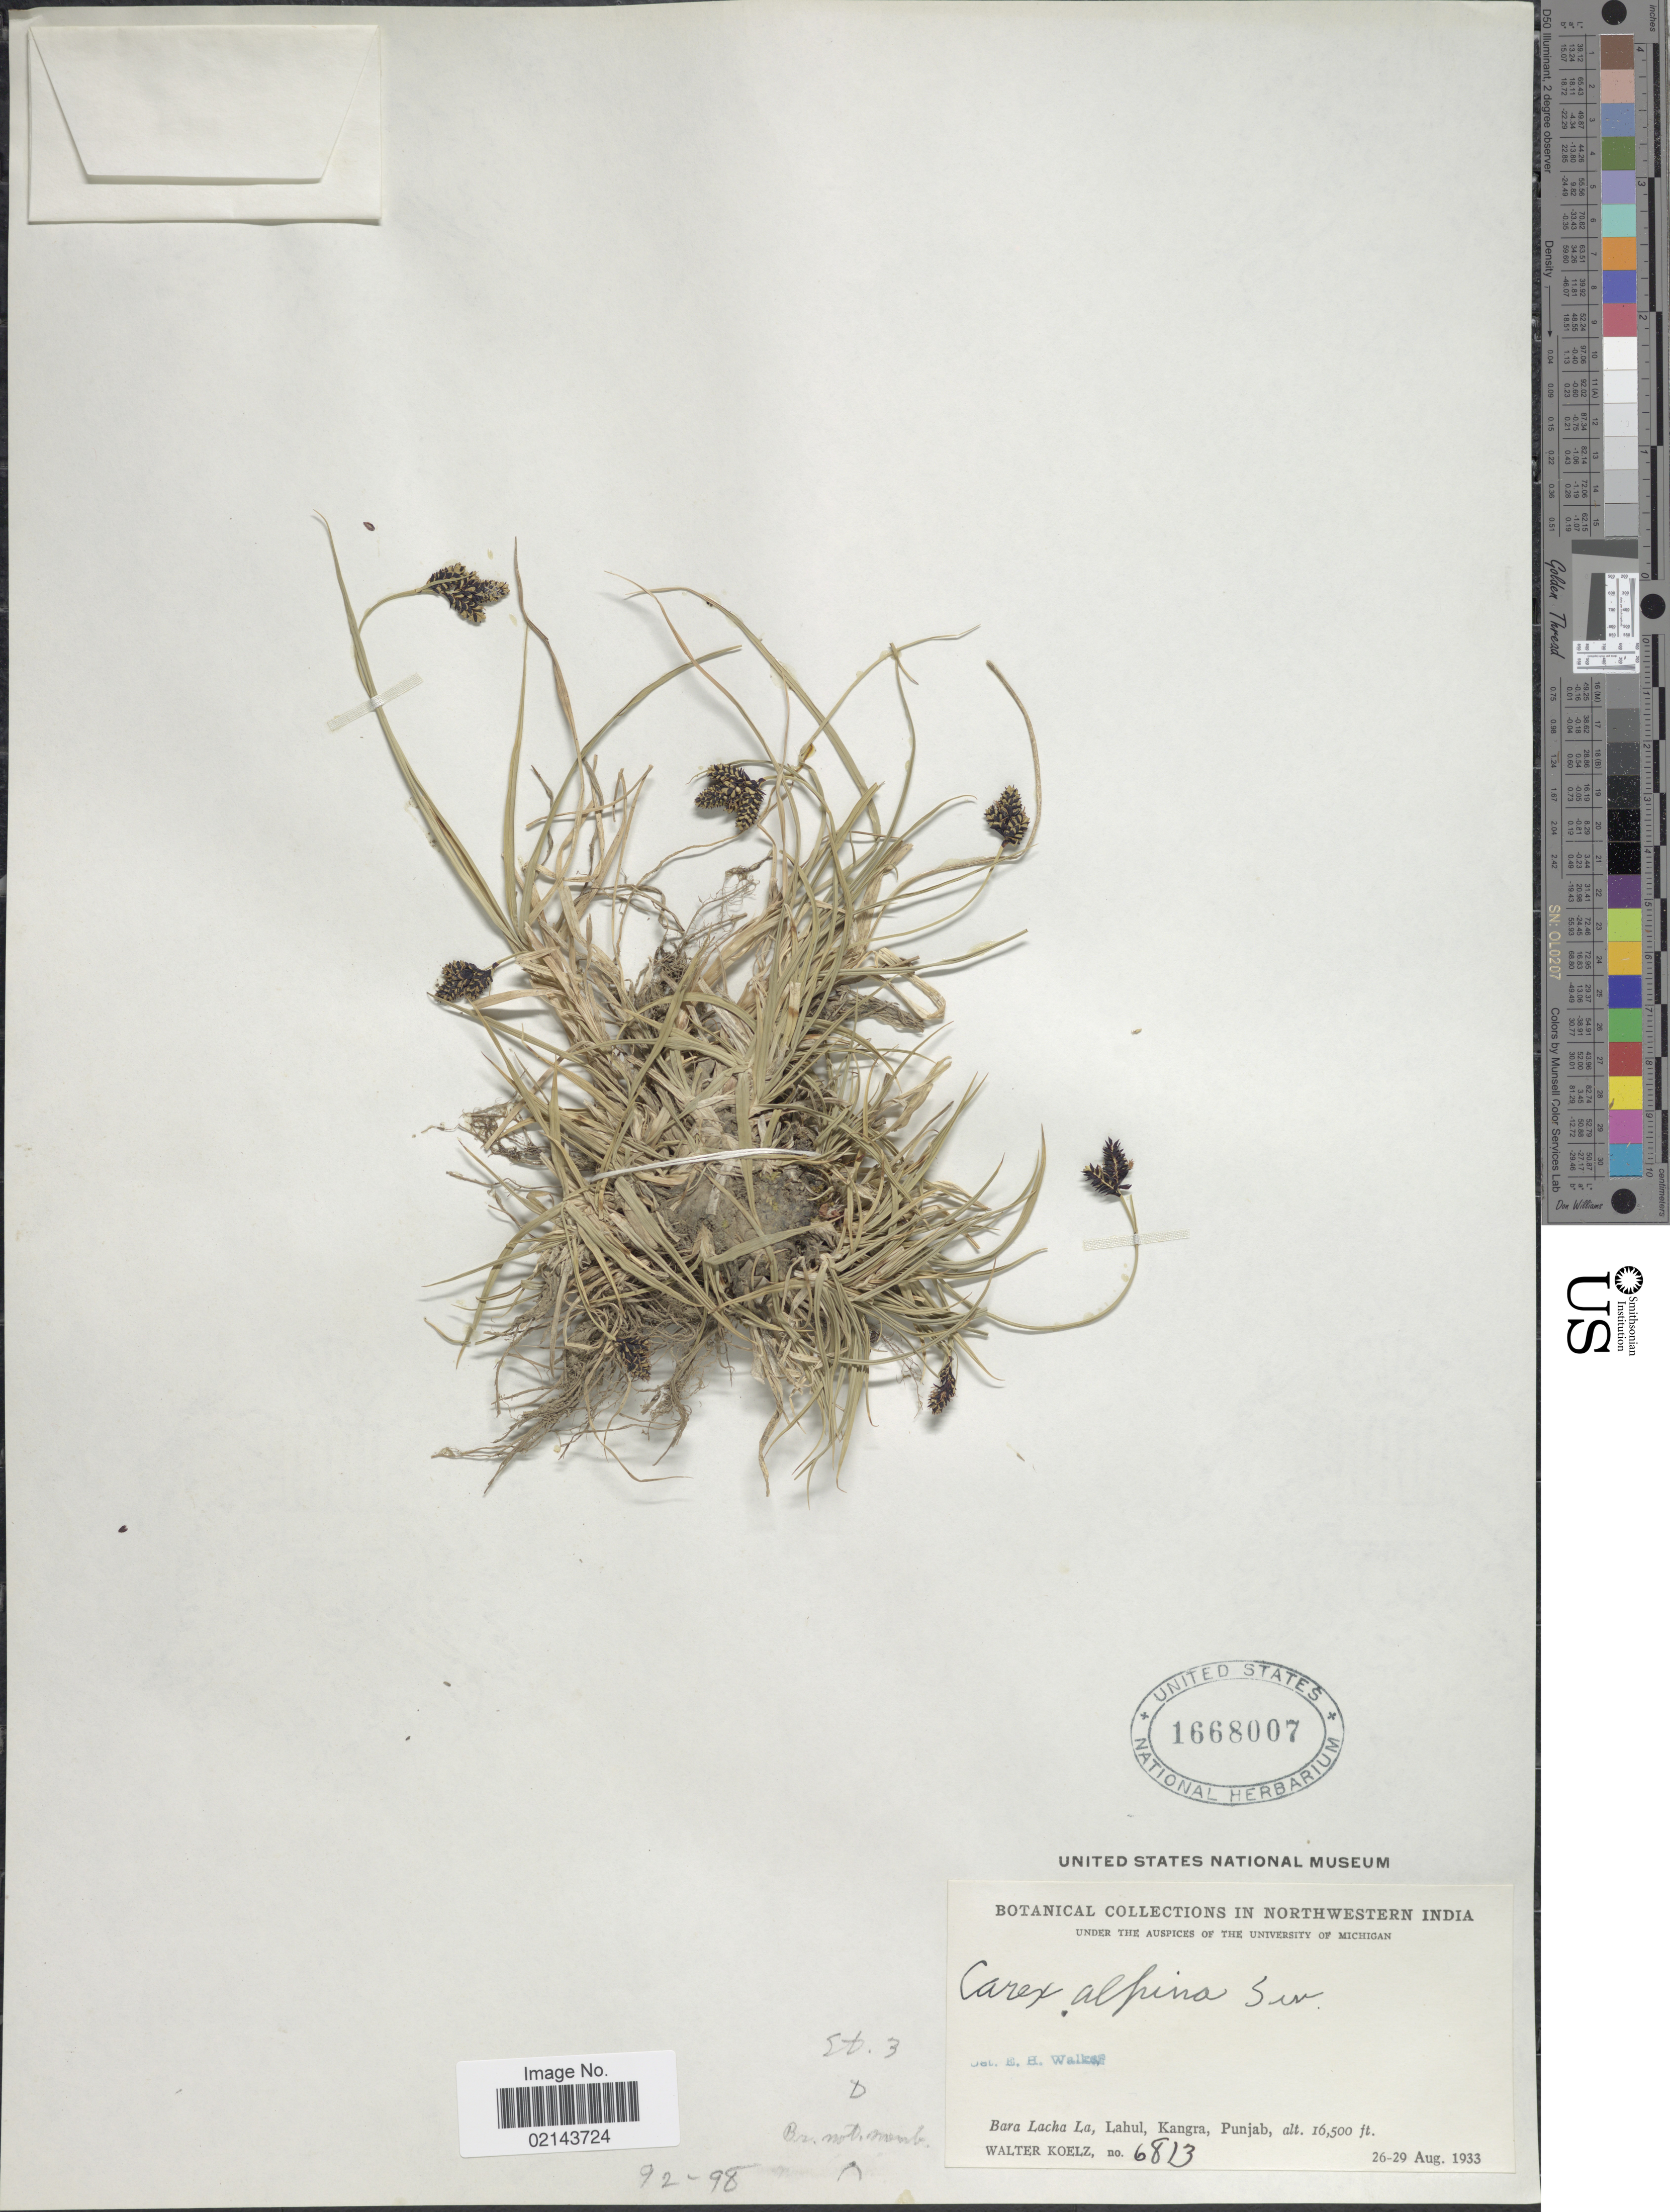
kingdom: Plantae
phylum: Tracheophyta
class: Liliopsida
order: Poales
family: Cyperaceae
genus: Carex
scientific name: Carex norvegica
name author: Retz.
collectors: W. N. Koelz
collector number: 6813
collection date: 1933-08-26/1933-08-29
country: India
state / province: Punjab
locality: In Northwestern India, Bara Lacha La, Lahul, Kangra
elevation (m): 5029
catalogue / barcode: US 1668007